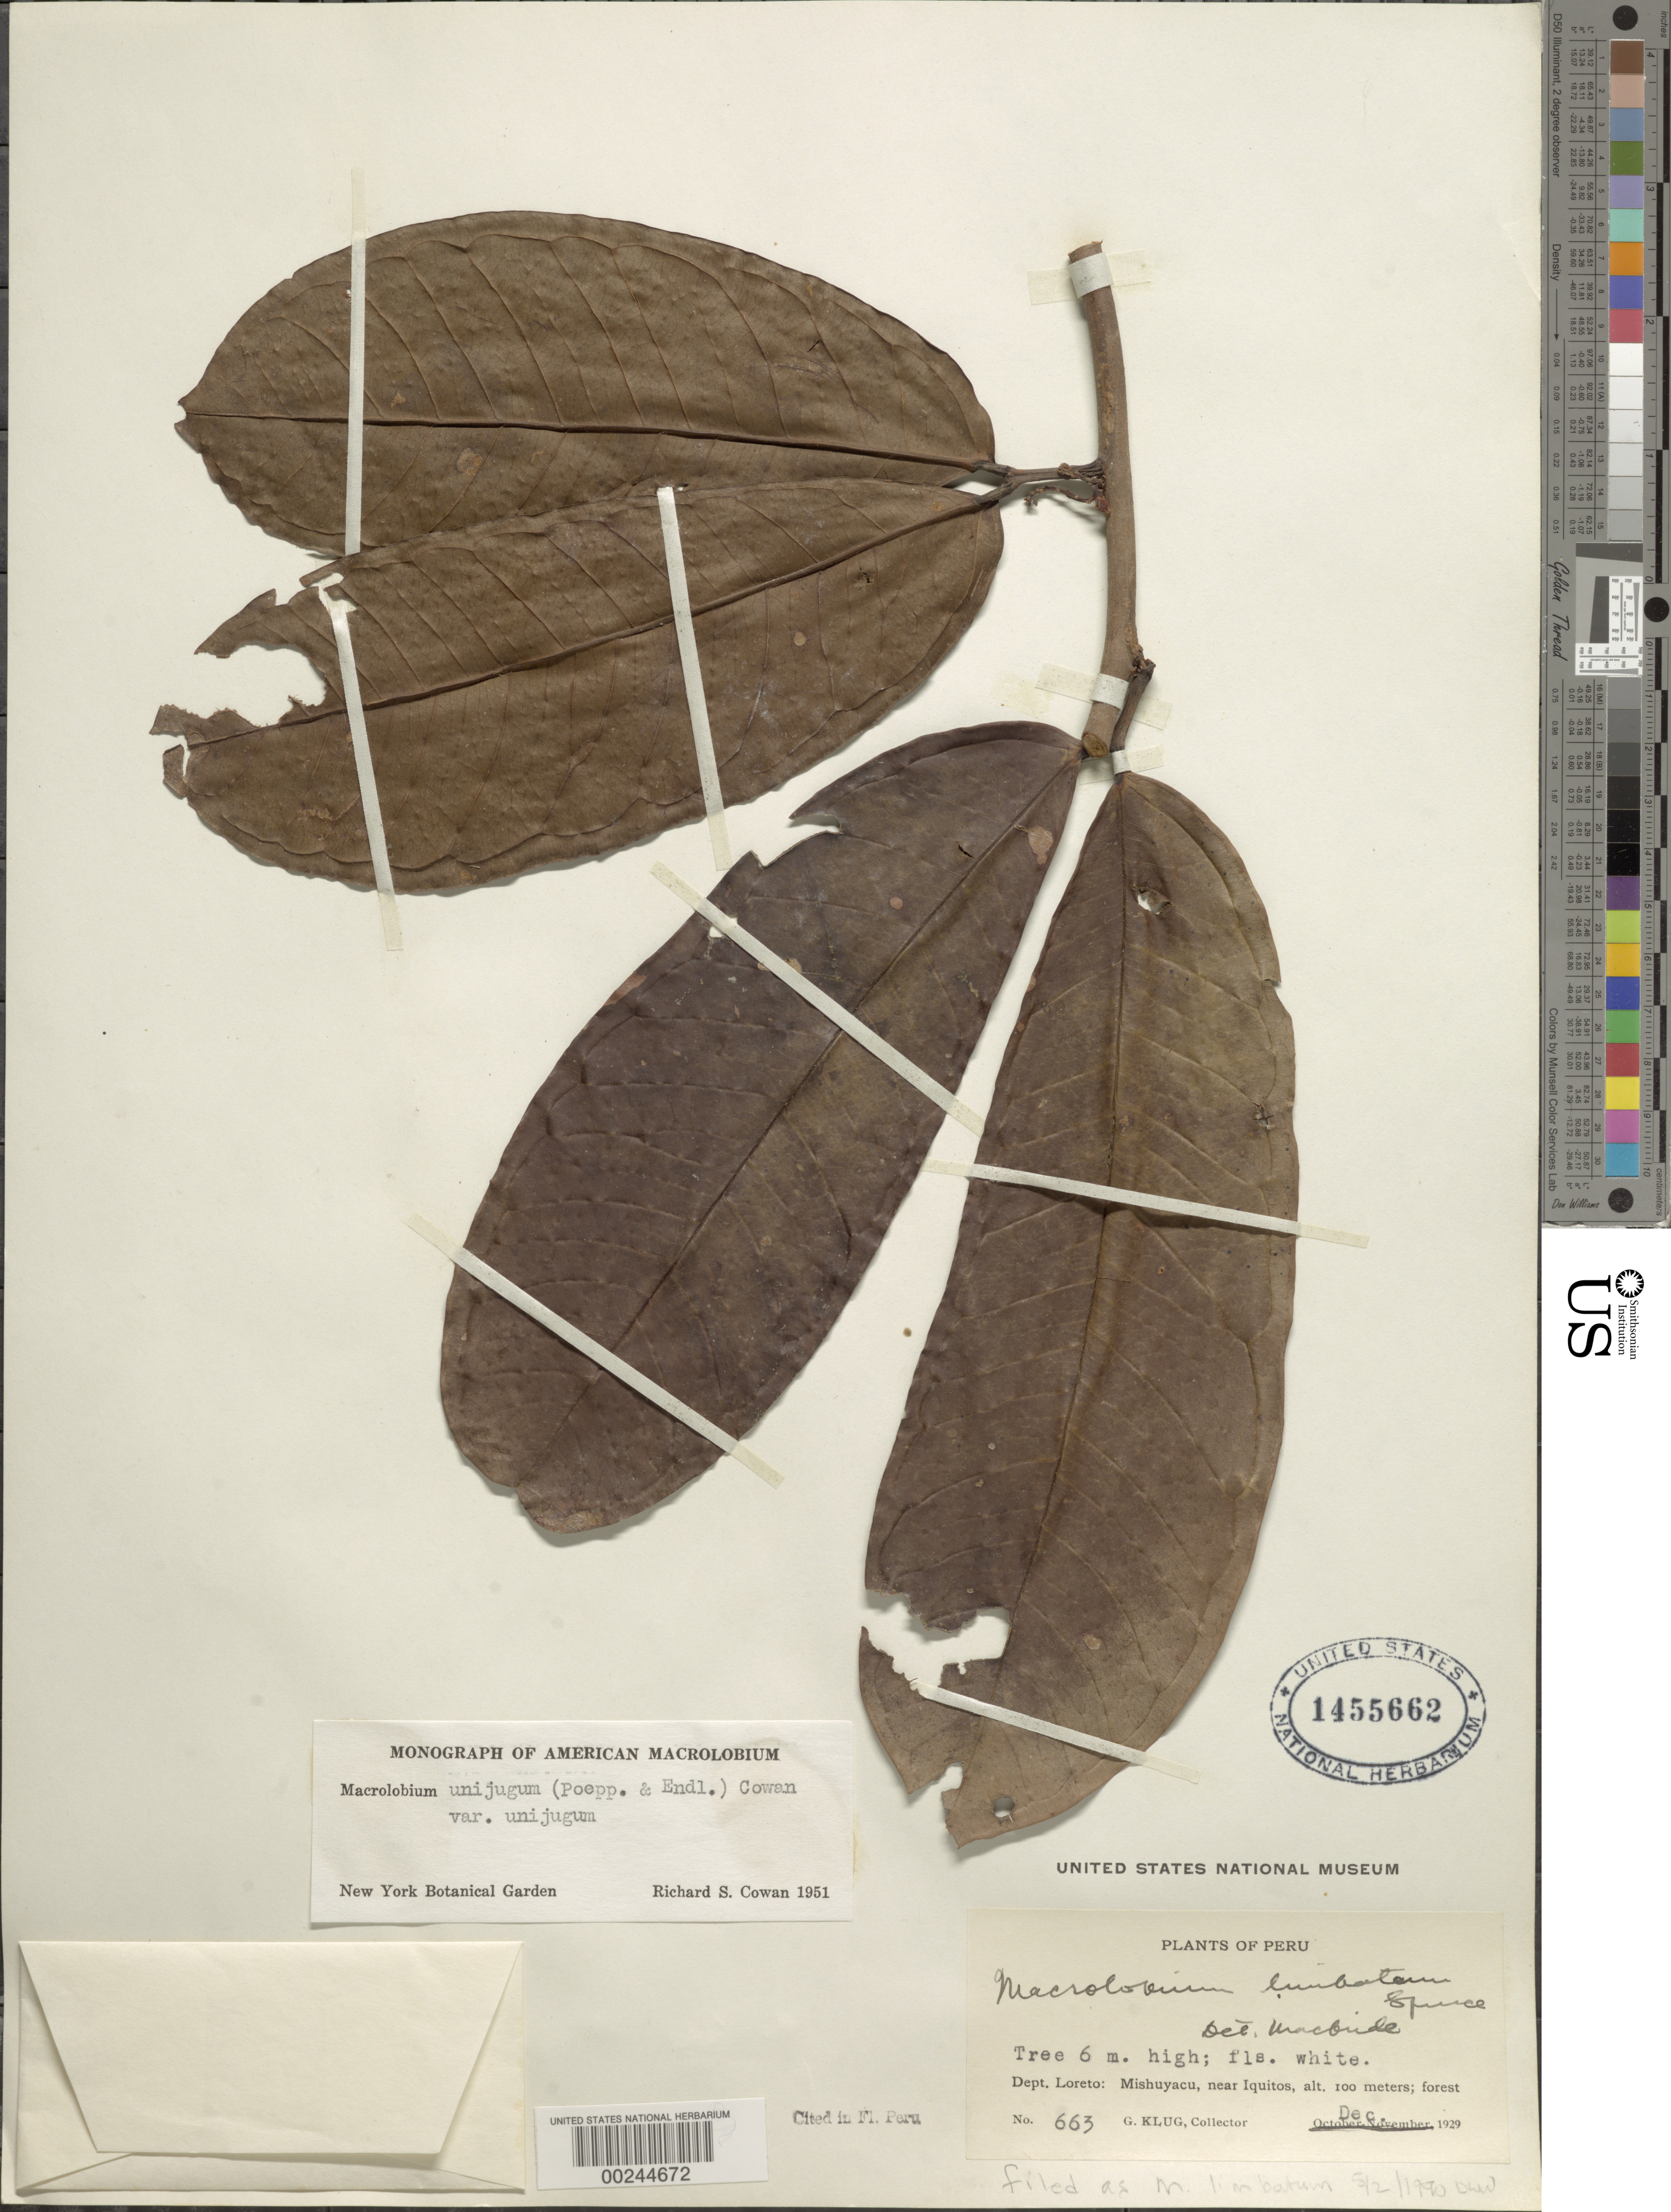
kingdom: Plantae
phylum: Tracheophyta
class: Magnoliopsida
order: Fabales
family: Fabaceae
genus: Macrolobium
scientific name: Macrolobium limbatum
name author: Spruce ex Benth.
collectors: G. Klug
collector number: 663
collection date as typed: Dec 1929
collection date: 1929-12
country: Peru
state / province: Loreto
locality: Mishuyacu, near Iquitos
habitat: Forest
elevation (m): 5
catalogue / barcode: US 1455662